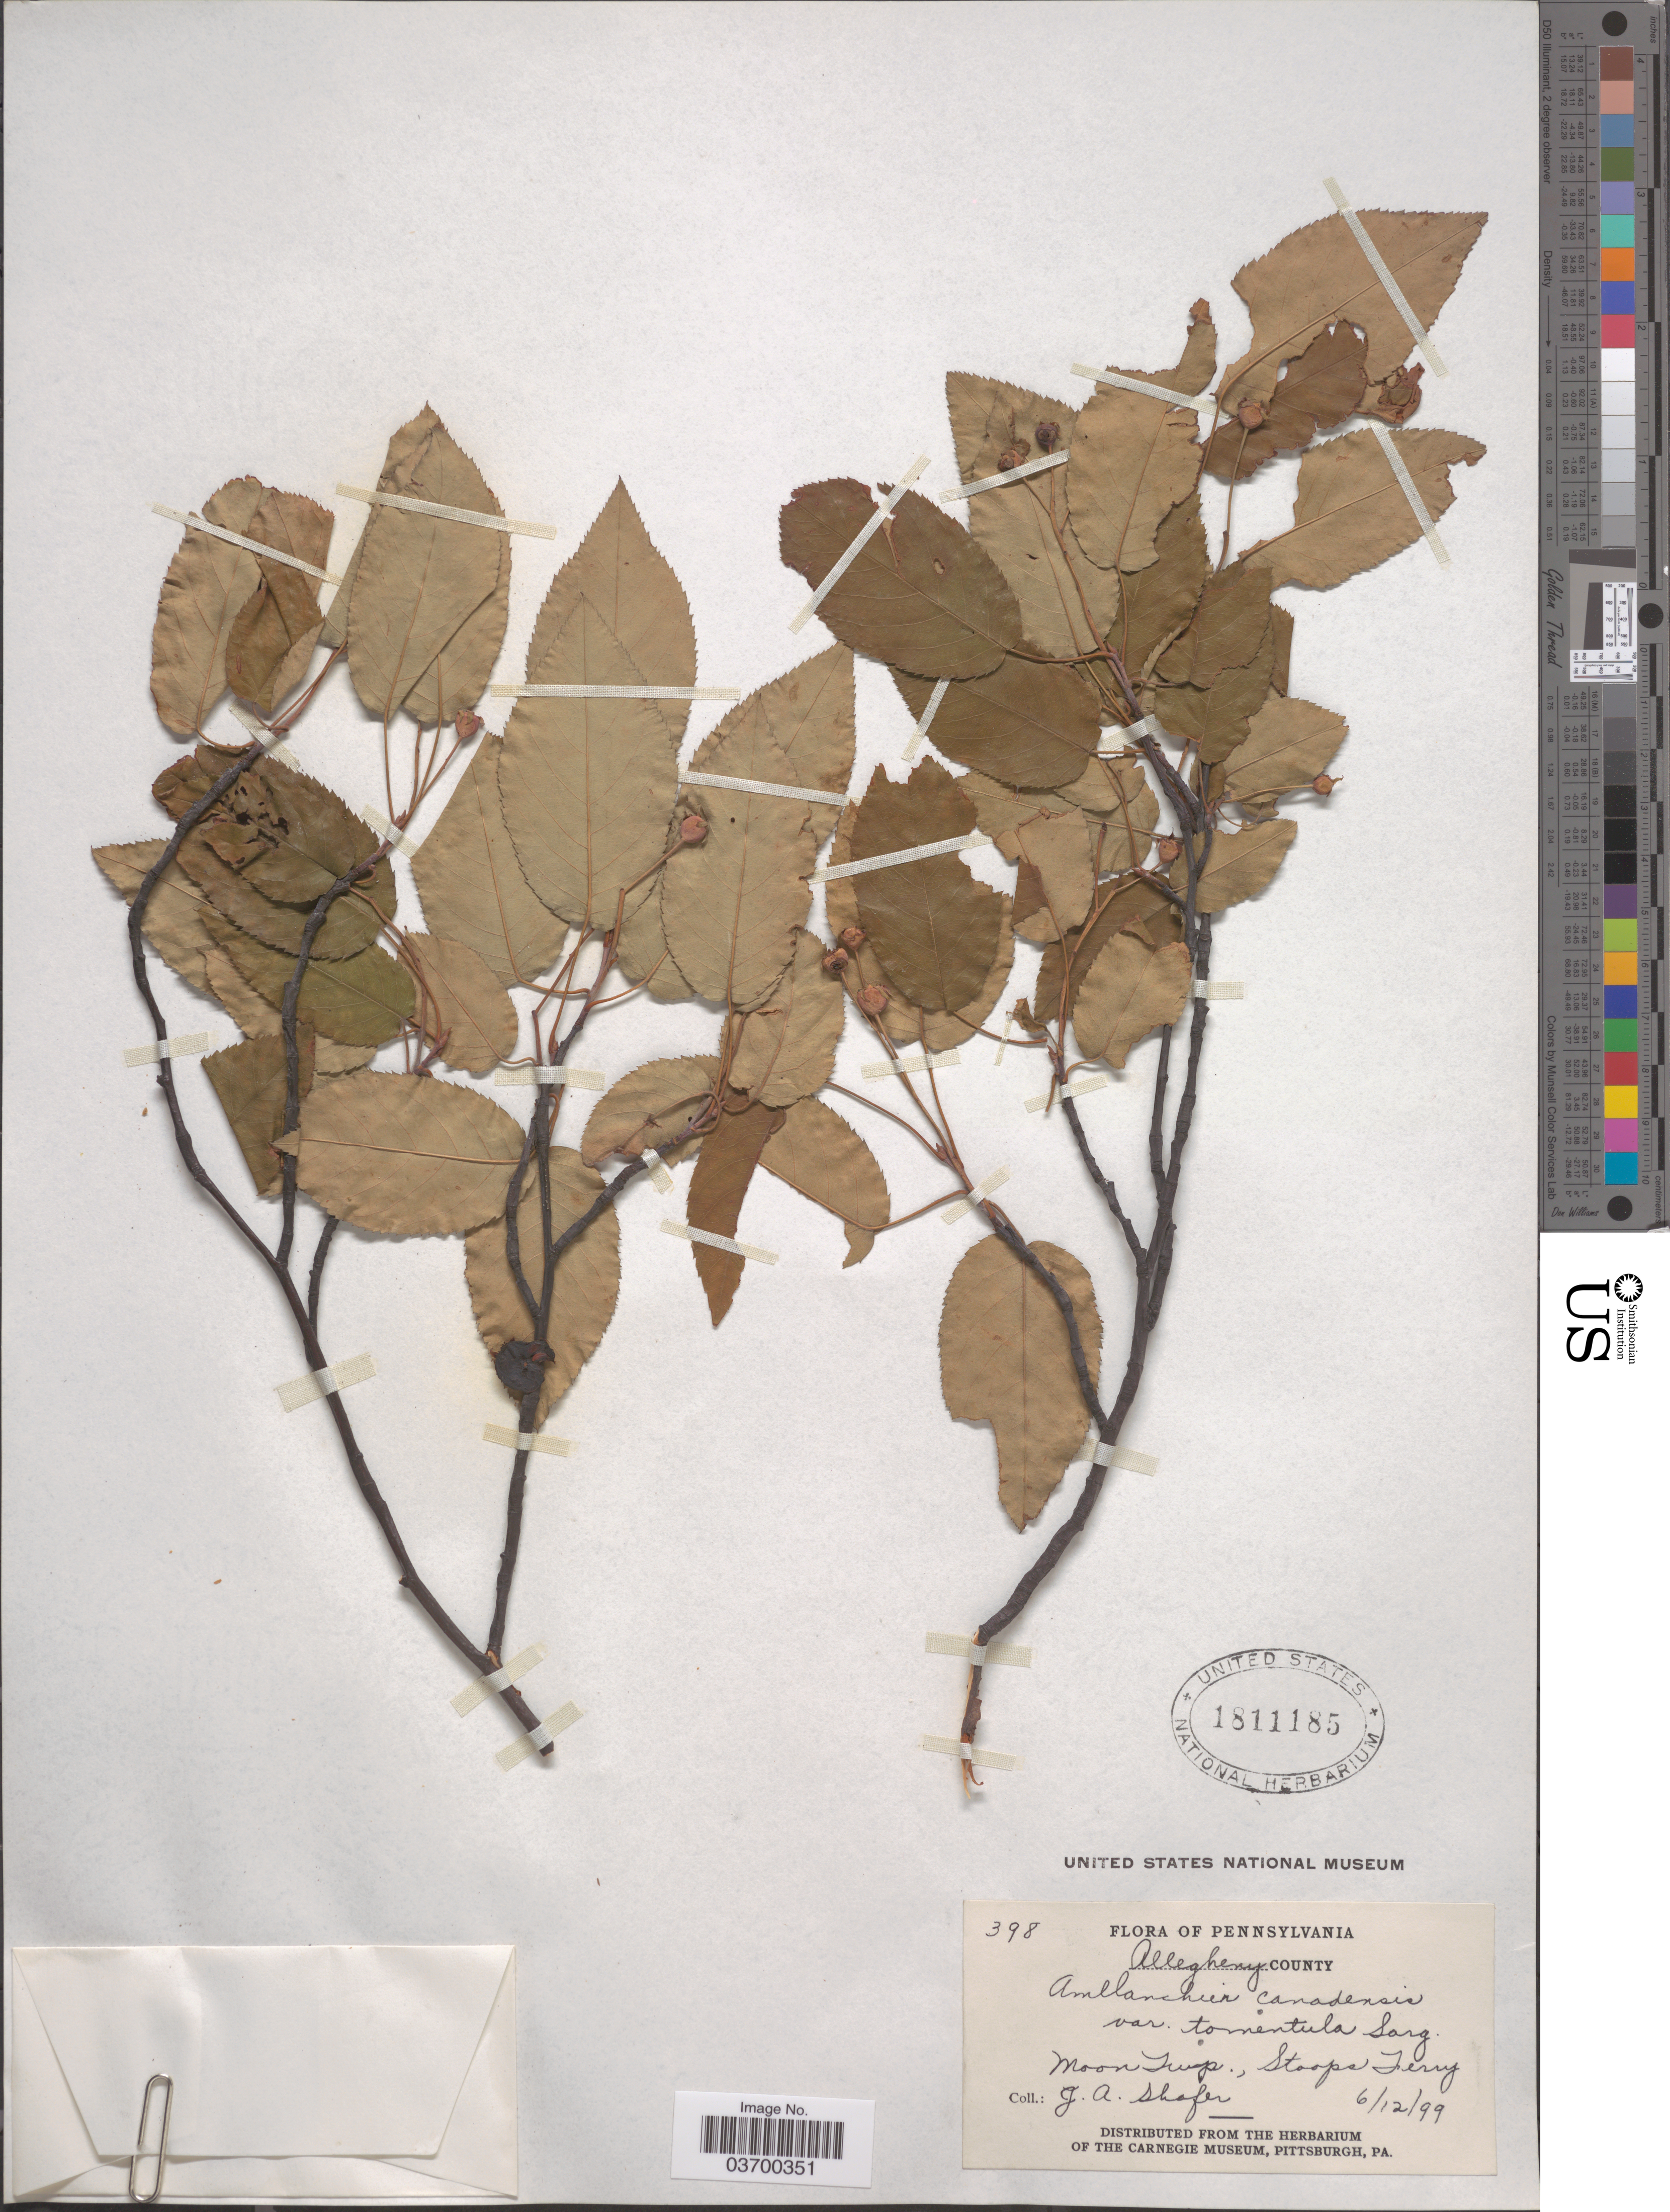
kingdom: Plantae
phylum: Tracheophyta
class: Magnoliopsida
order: Rosales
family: Rosaceae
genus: Amelanchier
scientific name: Amelanchier canadensis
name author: (L.) Medic.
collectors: J. A. Shafer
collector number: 398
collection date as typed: Transcribed d/m/y: 12/6/99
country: United States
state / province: Pennsylvania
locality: Allegheny County. Moon Twp., Stoops Ferry.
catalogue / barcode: US 1811185